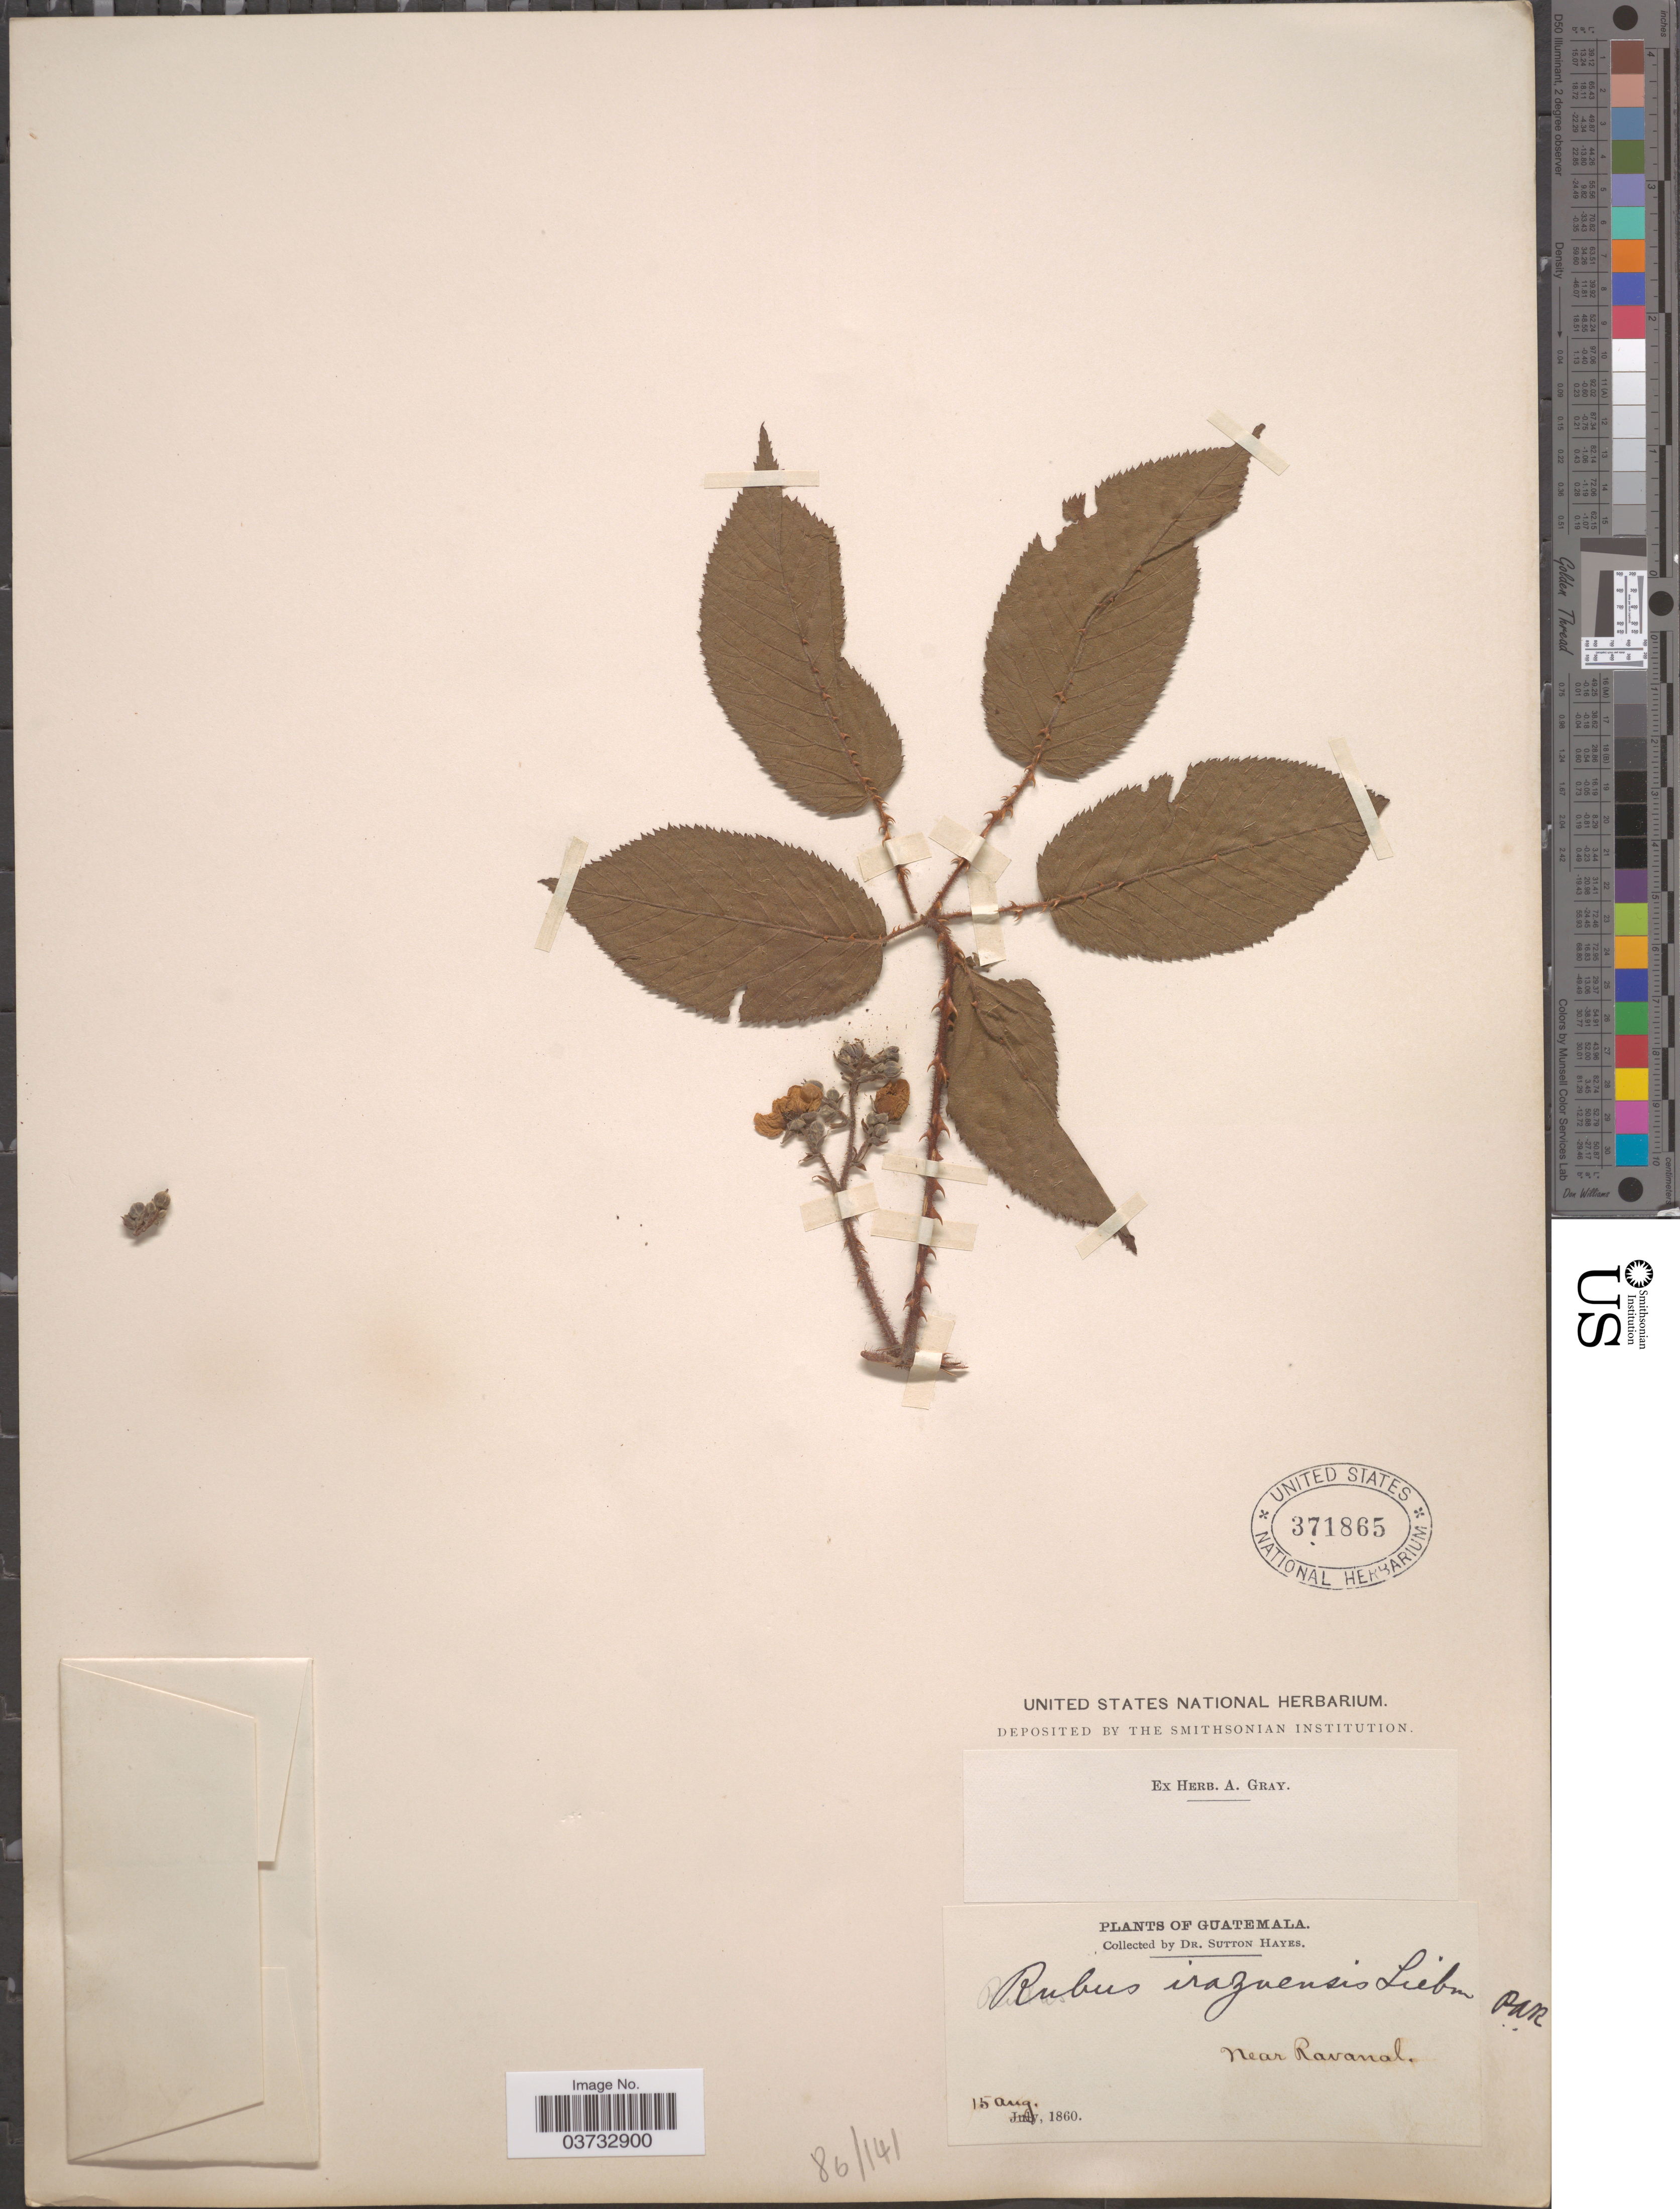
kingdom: Plantae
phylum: Tracheophyta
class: Magnoliopsida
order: Rosales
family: Rosaceae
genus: Rubus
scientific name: Rubus irasuensis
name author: Liebm.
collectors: S. Hayes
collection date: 1860-08-15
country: Guatemala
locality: Near Ravanal.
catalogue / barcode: US 371865